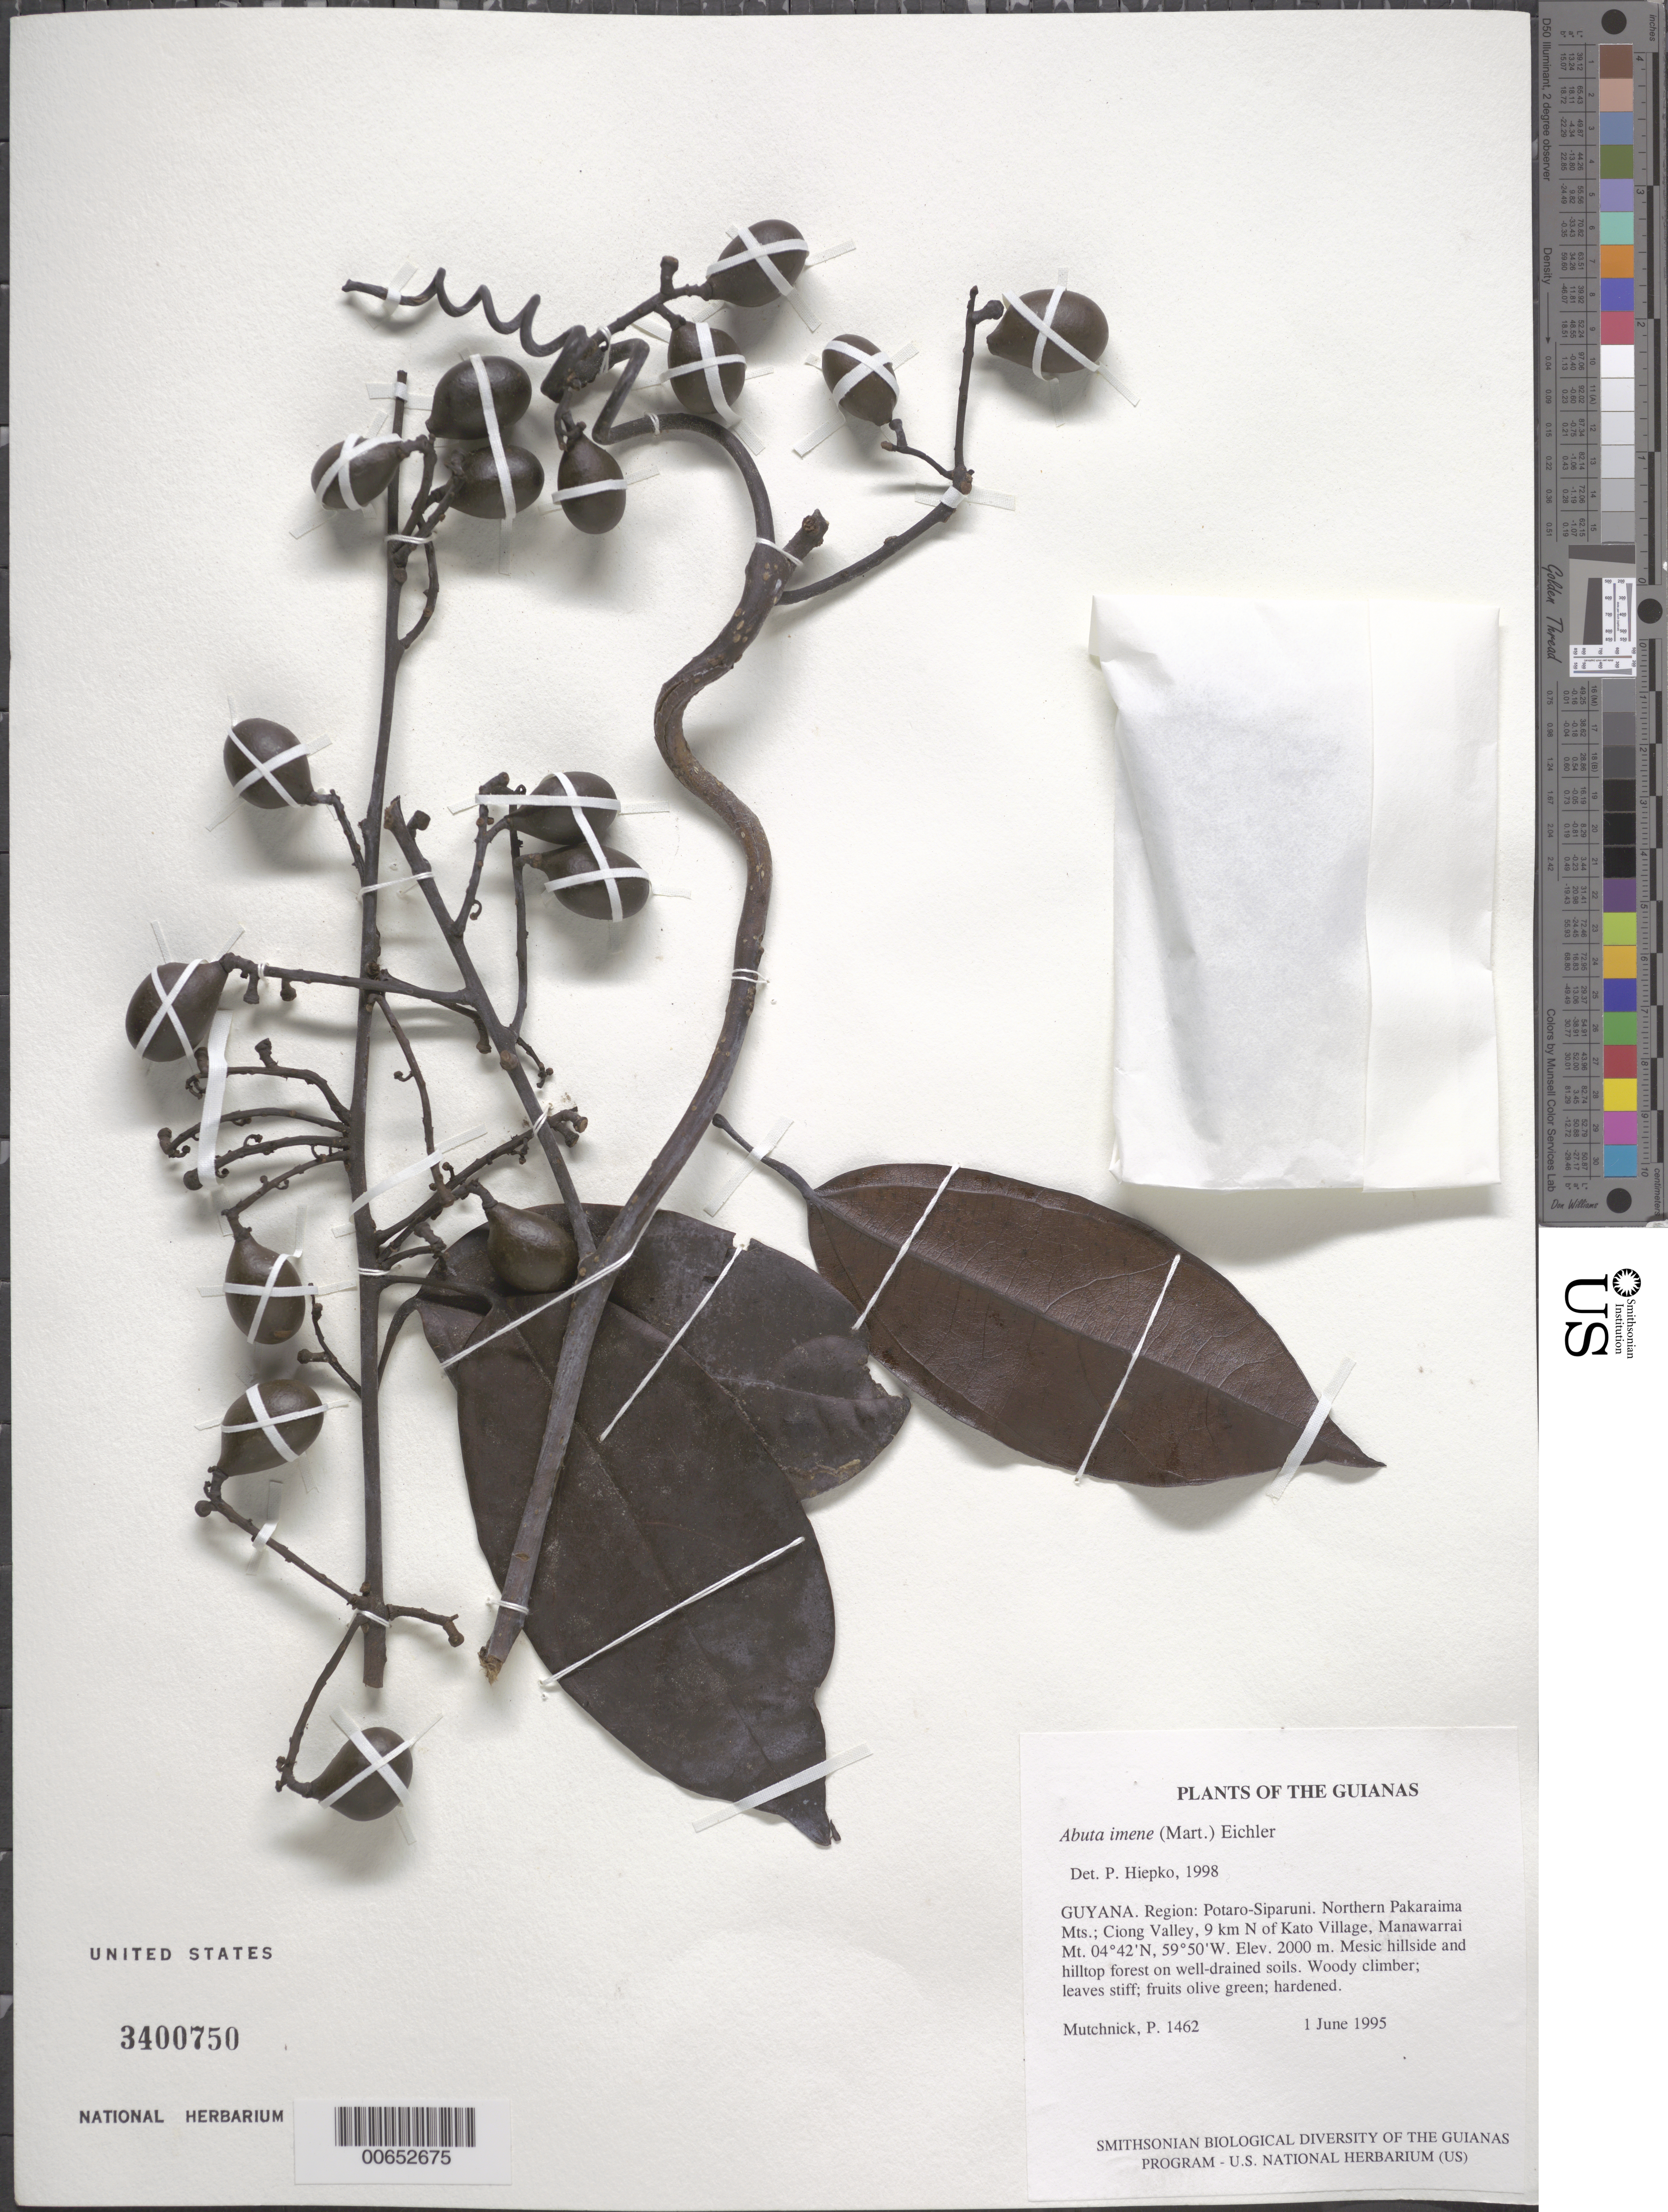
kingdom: Plantae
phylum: Tracheophyta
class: Magnoliopsida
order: Ranunculales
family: Menispermaceae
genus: Abuta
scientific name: Abuta imene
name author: (Mart.) Eichler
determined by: Hiepko, P. H.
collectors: P. Mutchnick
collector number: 1462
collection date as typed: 1 June 1995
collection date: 1995-06-01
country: Guyana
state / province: Potaro-Siparuni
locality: Northern Pakaraima Mts.; Ciong Valley, 9 km N of Kato Village, Manawarrai Mt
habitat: Mesic hillside and hilltop forest on well-drained soils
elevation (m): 2000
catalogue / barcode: US 3400750